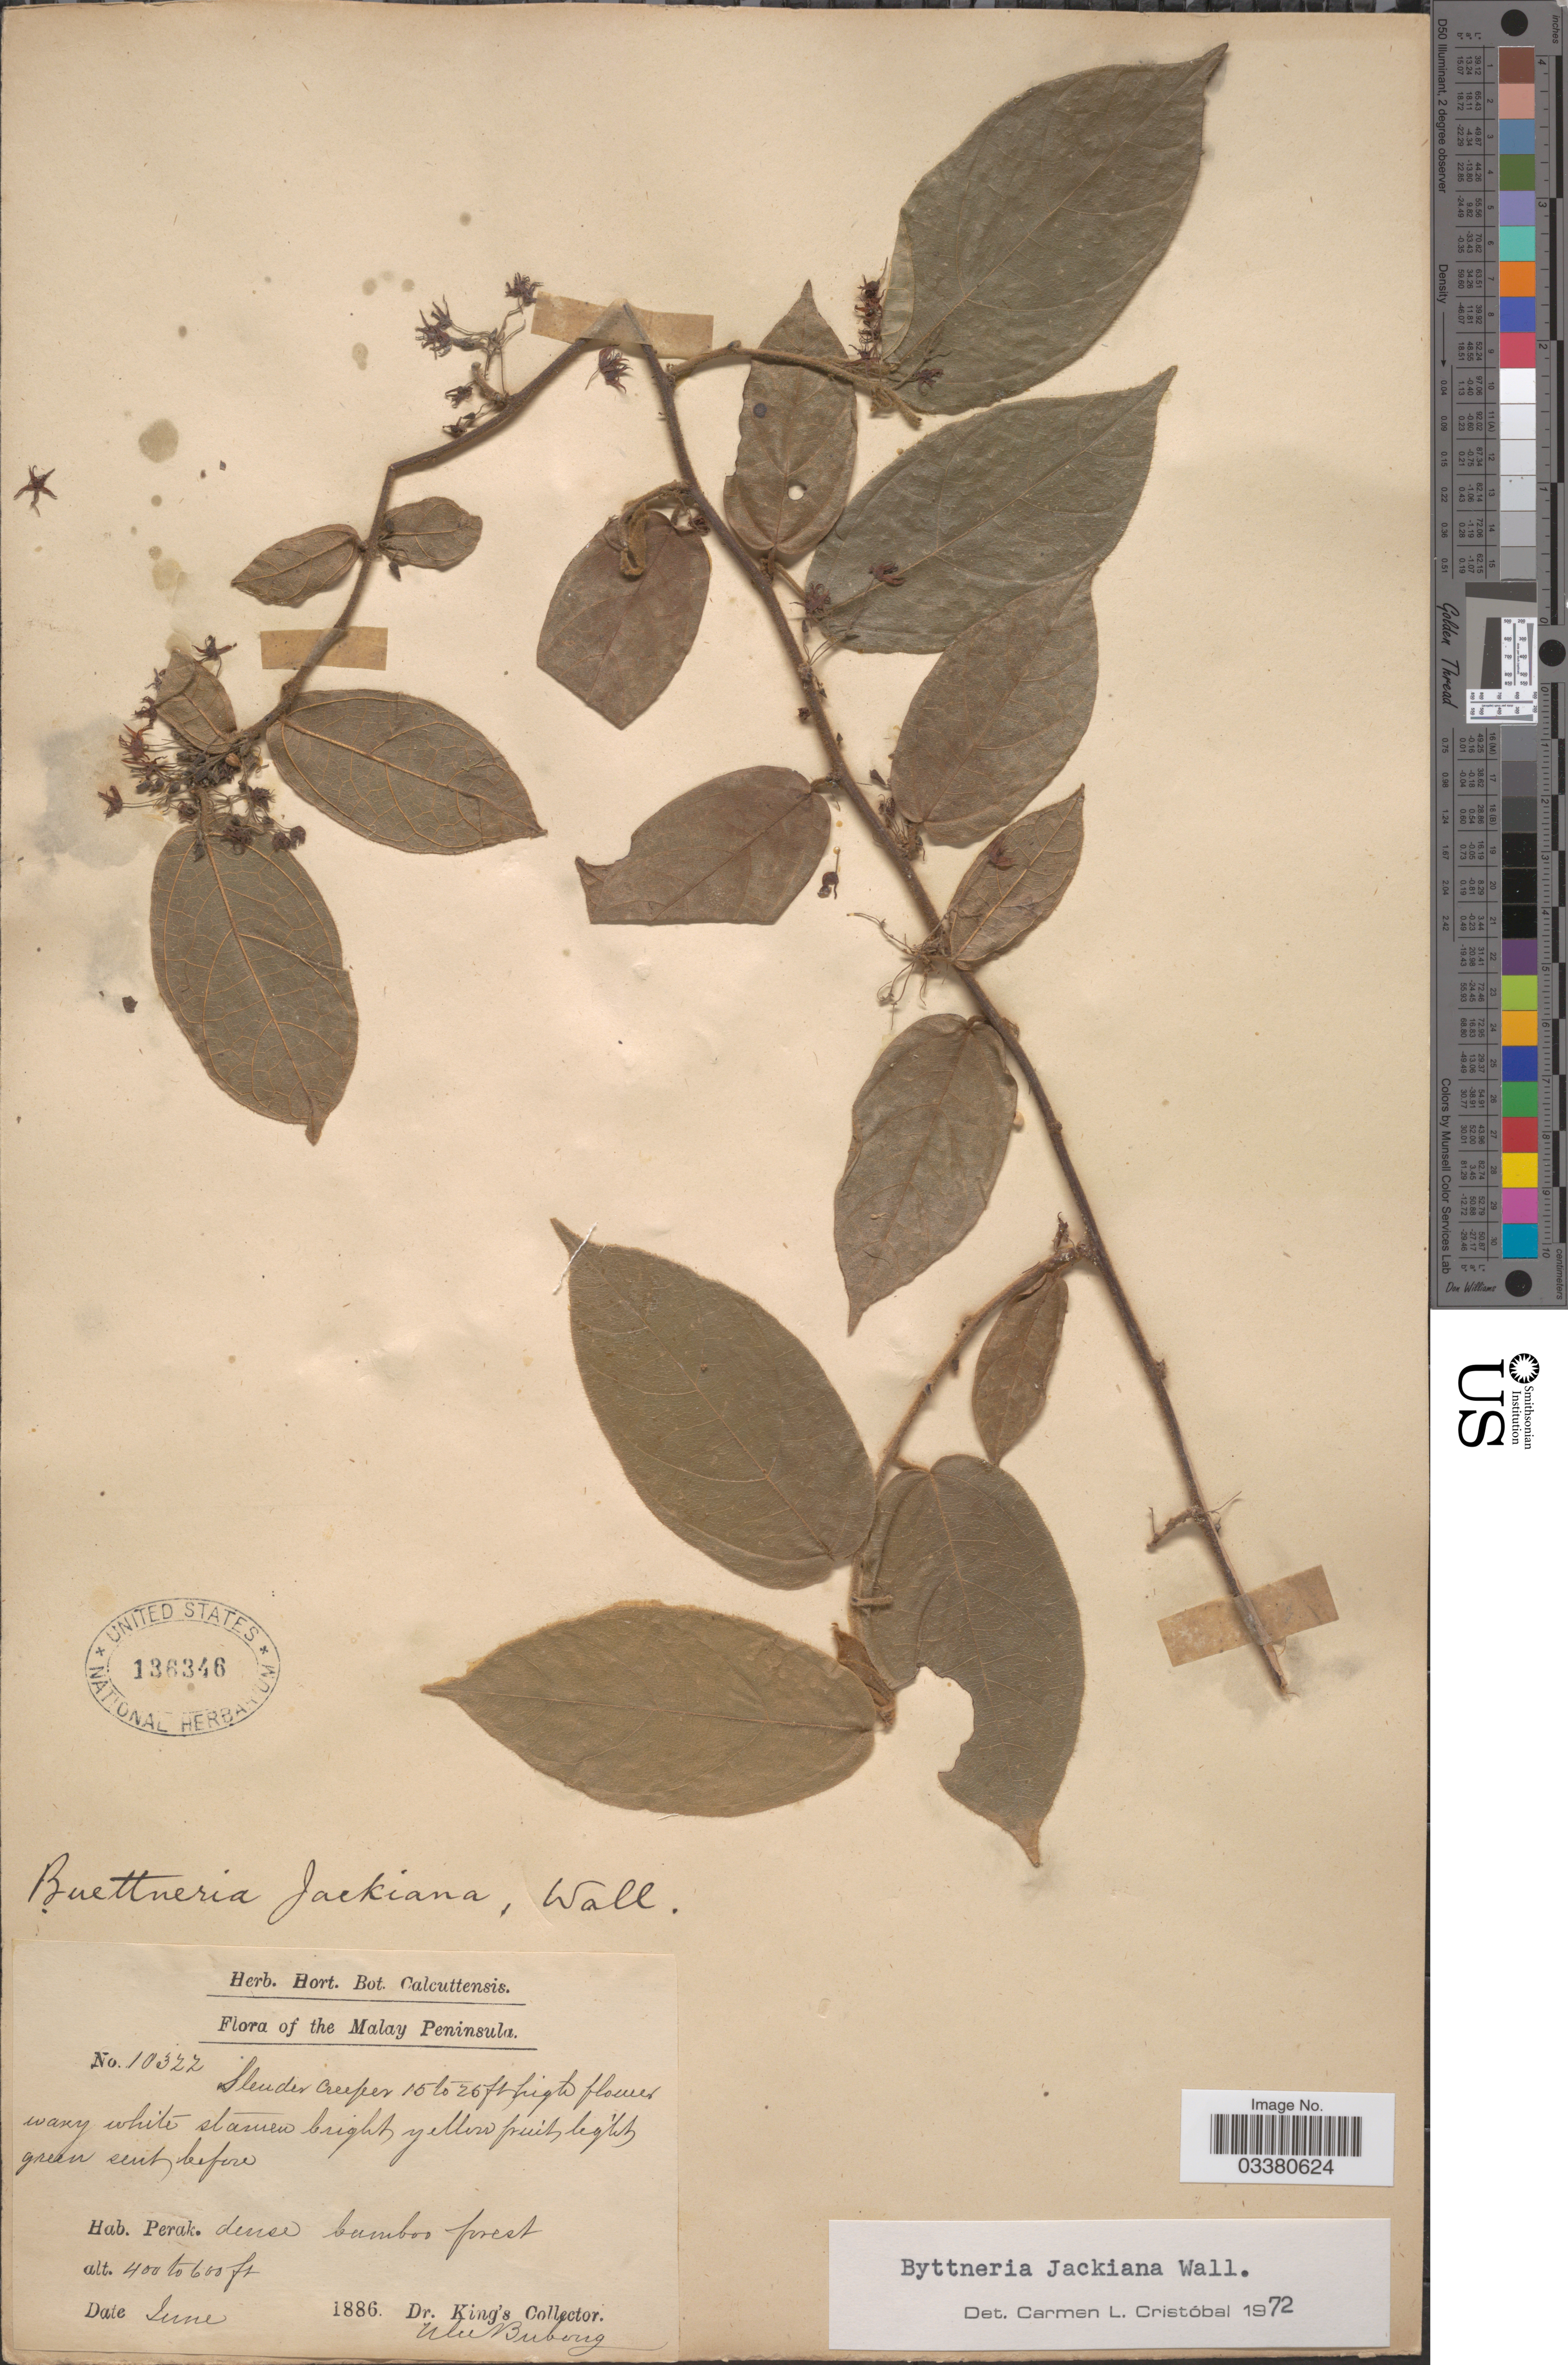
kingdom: Plantae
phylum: Tracheophyta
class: Magnoliopsida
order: Malvales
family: Malvaceae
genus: Byttneria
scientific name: Byttneria jackiana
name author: Wall.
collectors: Dr. King's collector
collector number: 10322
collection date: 1886-06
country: Malaysia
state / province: Perak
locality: Malay Peninsula. Ulu Bubong.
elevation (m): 122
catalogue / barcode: US 136346